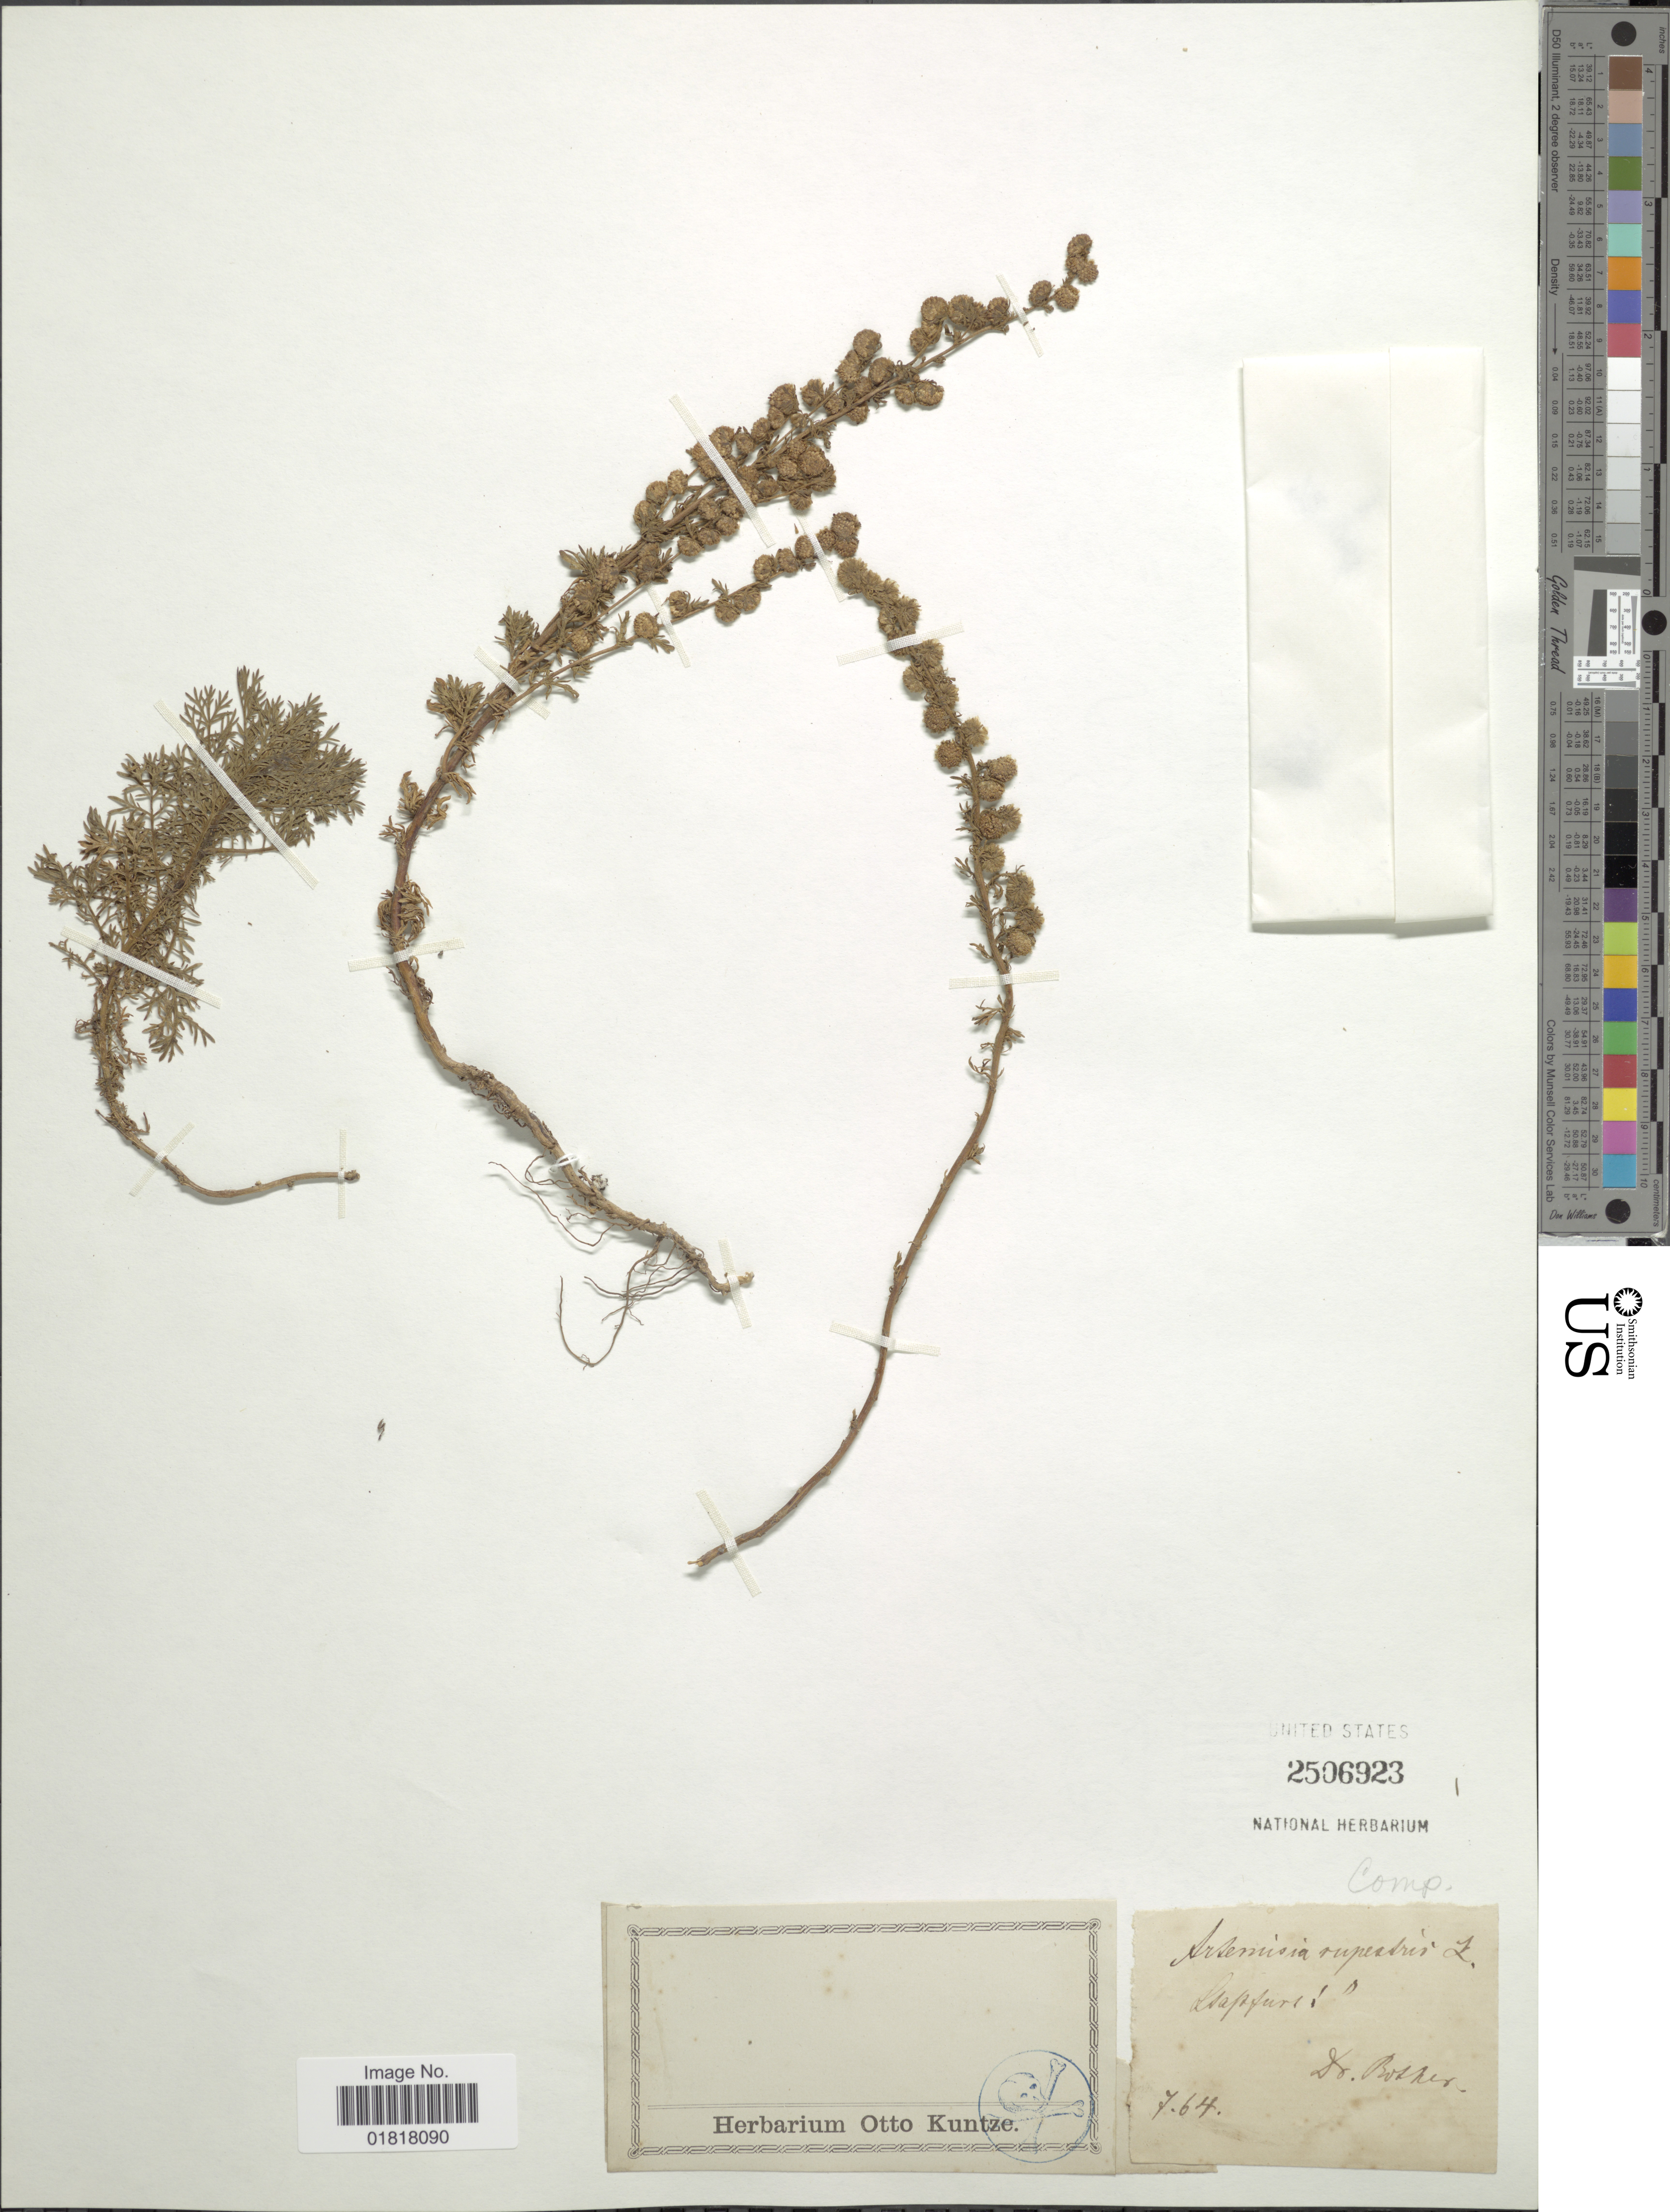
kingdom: Plantae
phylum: Tracheophyta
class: Magnoliopsida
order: Asterales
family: Asteraceae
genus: Artemisia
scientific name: Artemisia rupestris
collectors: Botter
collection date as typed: Transcribed d/m/y: /7/64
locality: Lappurt [interpreted]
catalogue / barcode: US 2506923